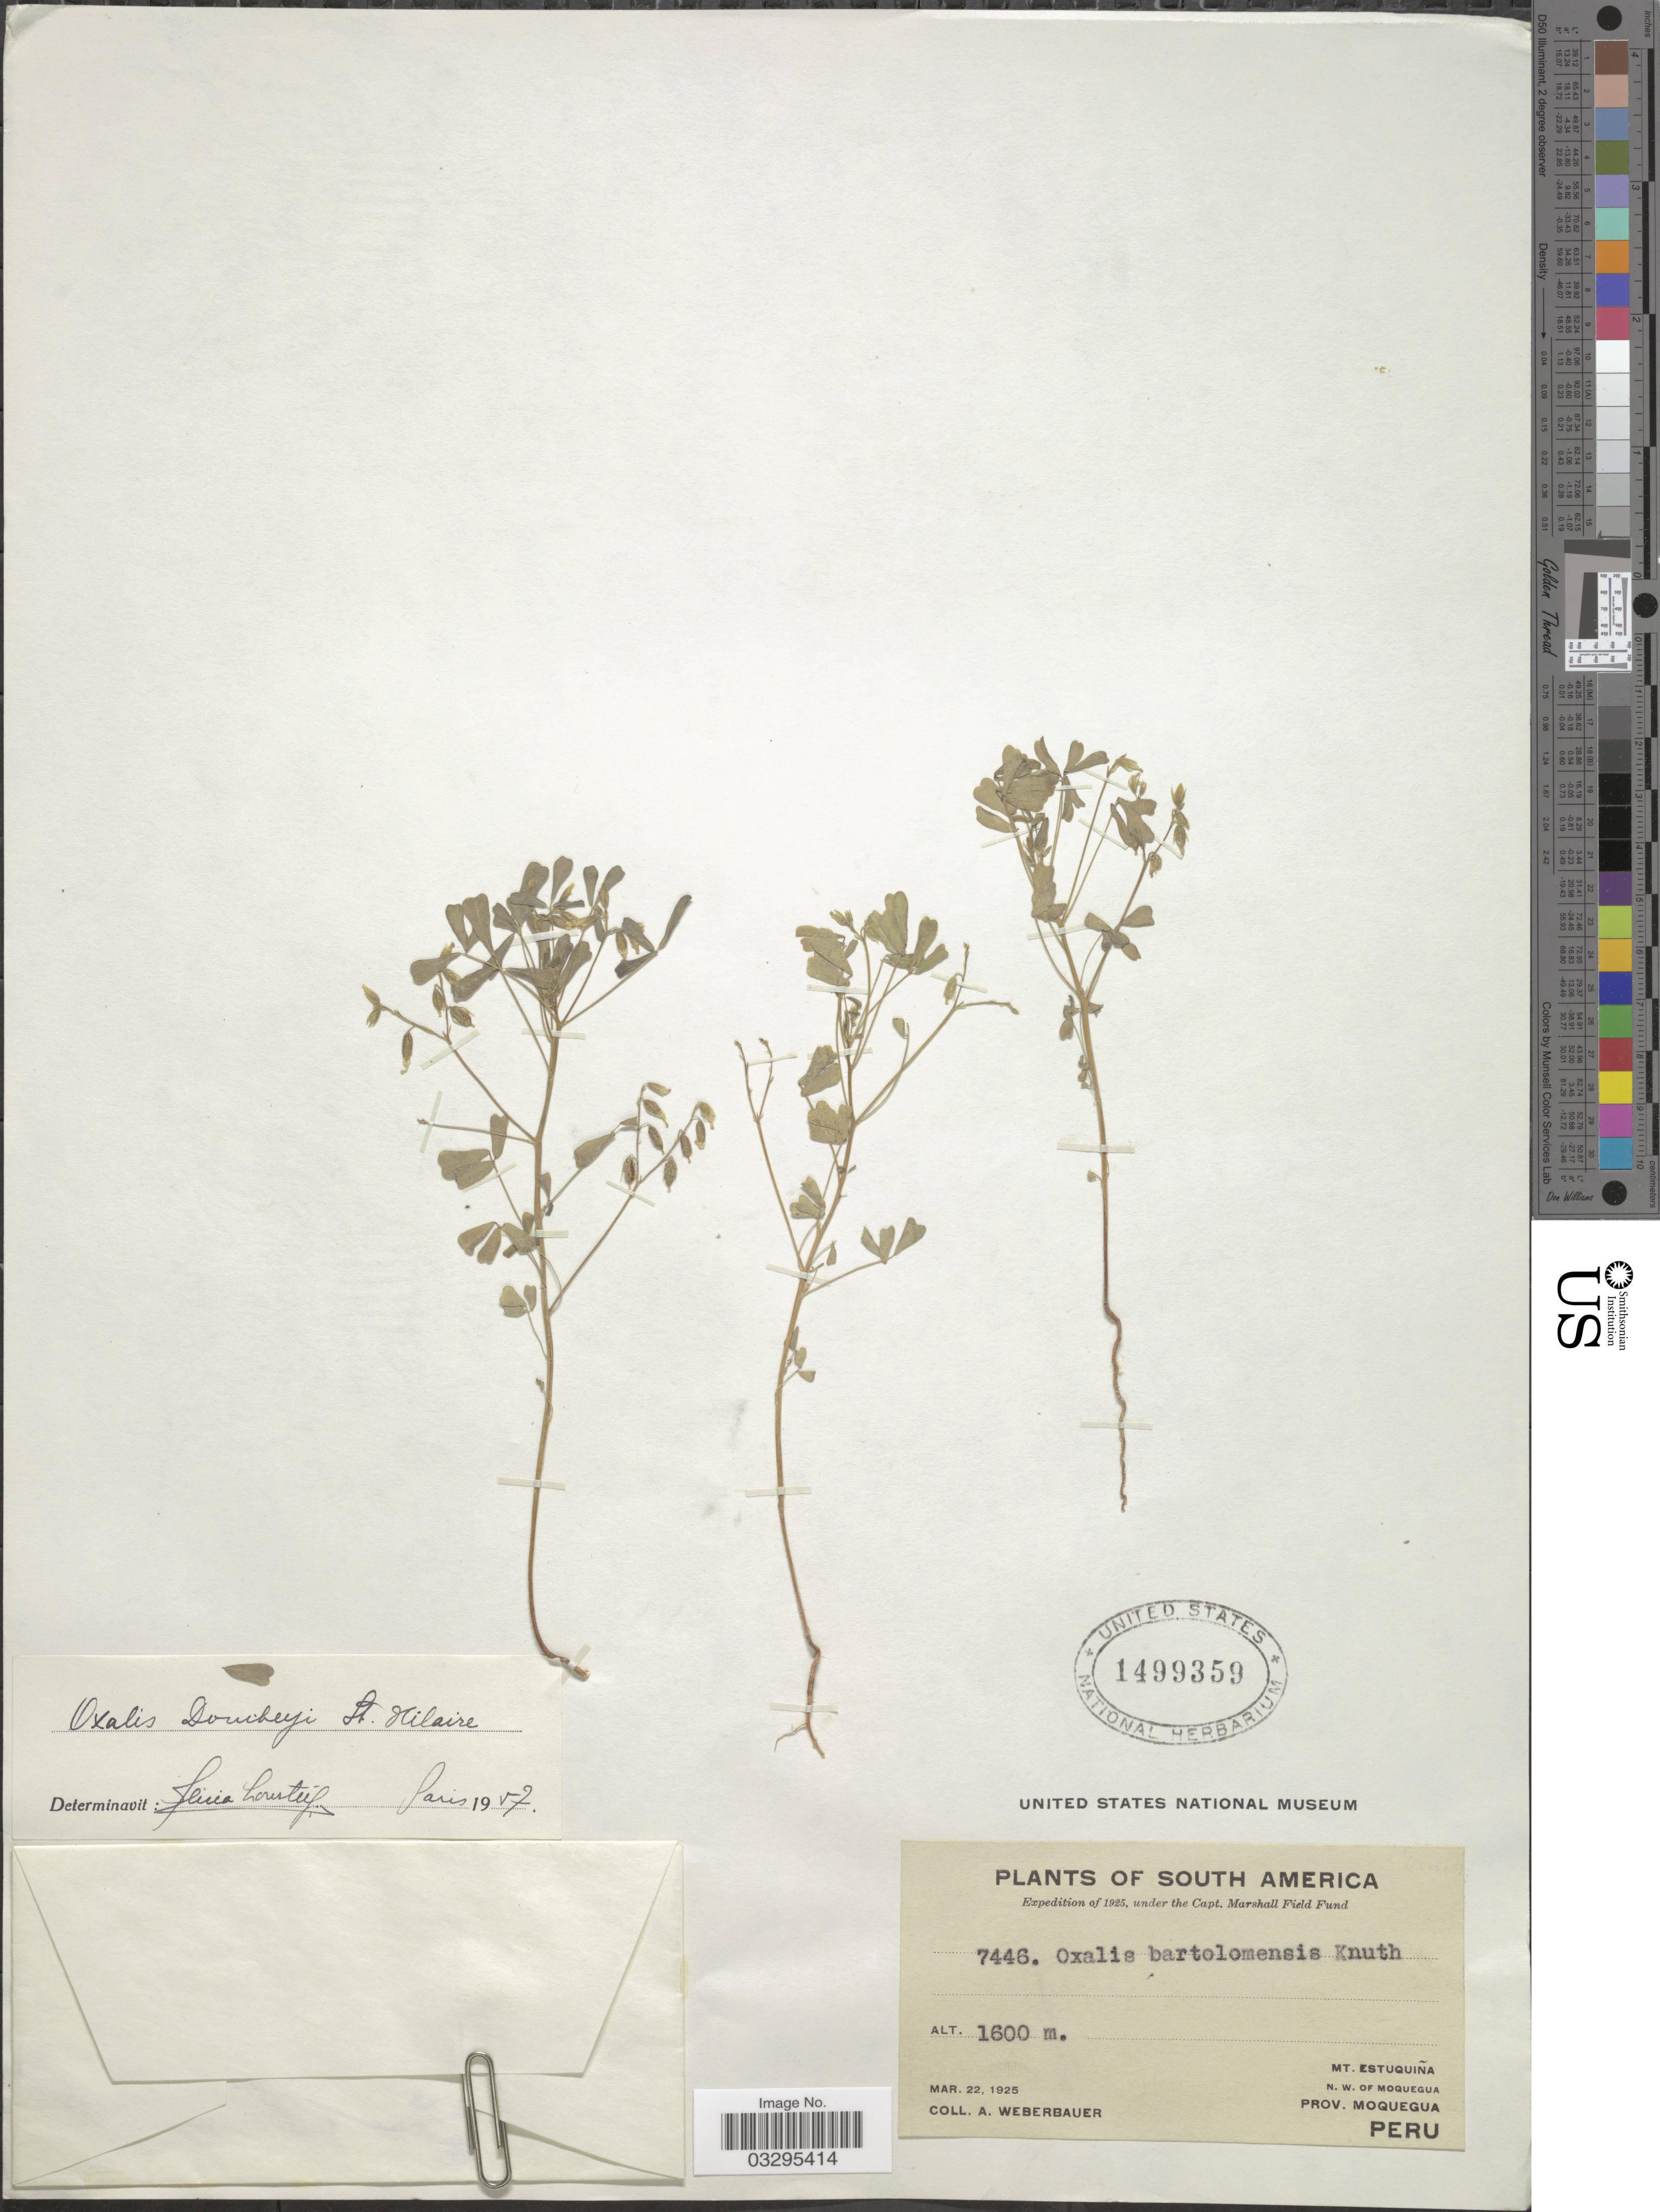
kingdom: Plantae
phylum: Tracheophyta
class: Magnoliopsida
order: Oxalidales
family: Oxalidaceae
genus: Oxalis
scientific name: Oxalis dombeyi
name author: A. St.-Hil.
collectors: A. Weberbauer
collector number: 7446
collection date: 1925-03-22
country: Peru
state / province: Moquegua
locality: Mt. Estuquiña. N. W. of Moquegua.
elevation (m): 1600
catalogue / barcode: US 1499359